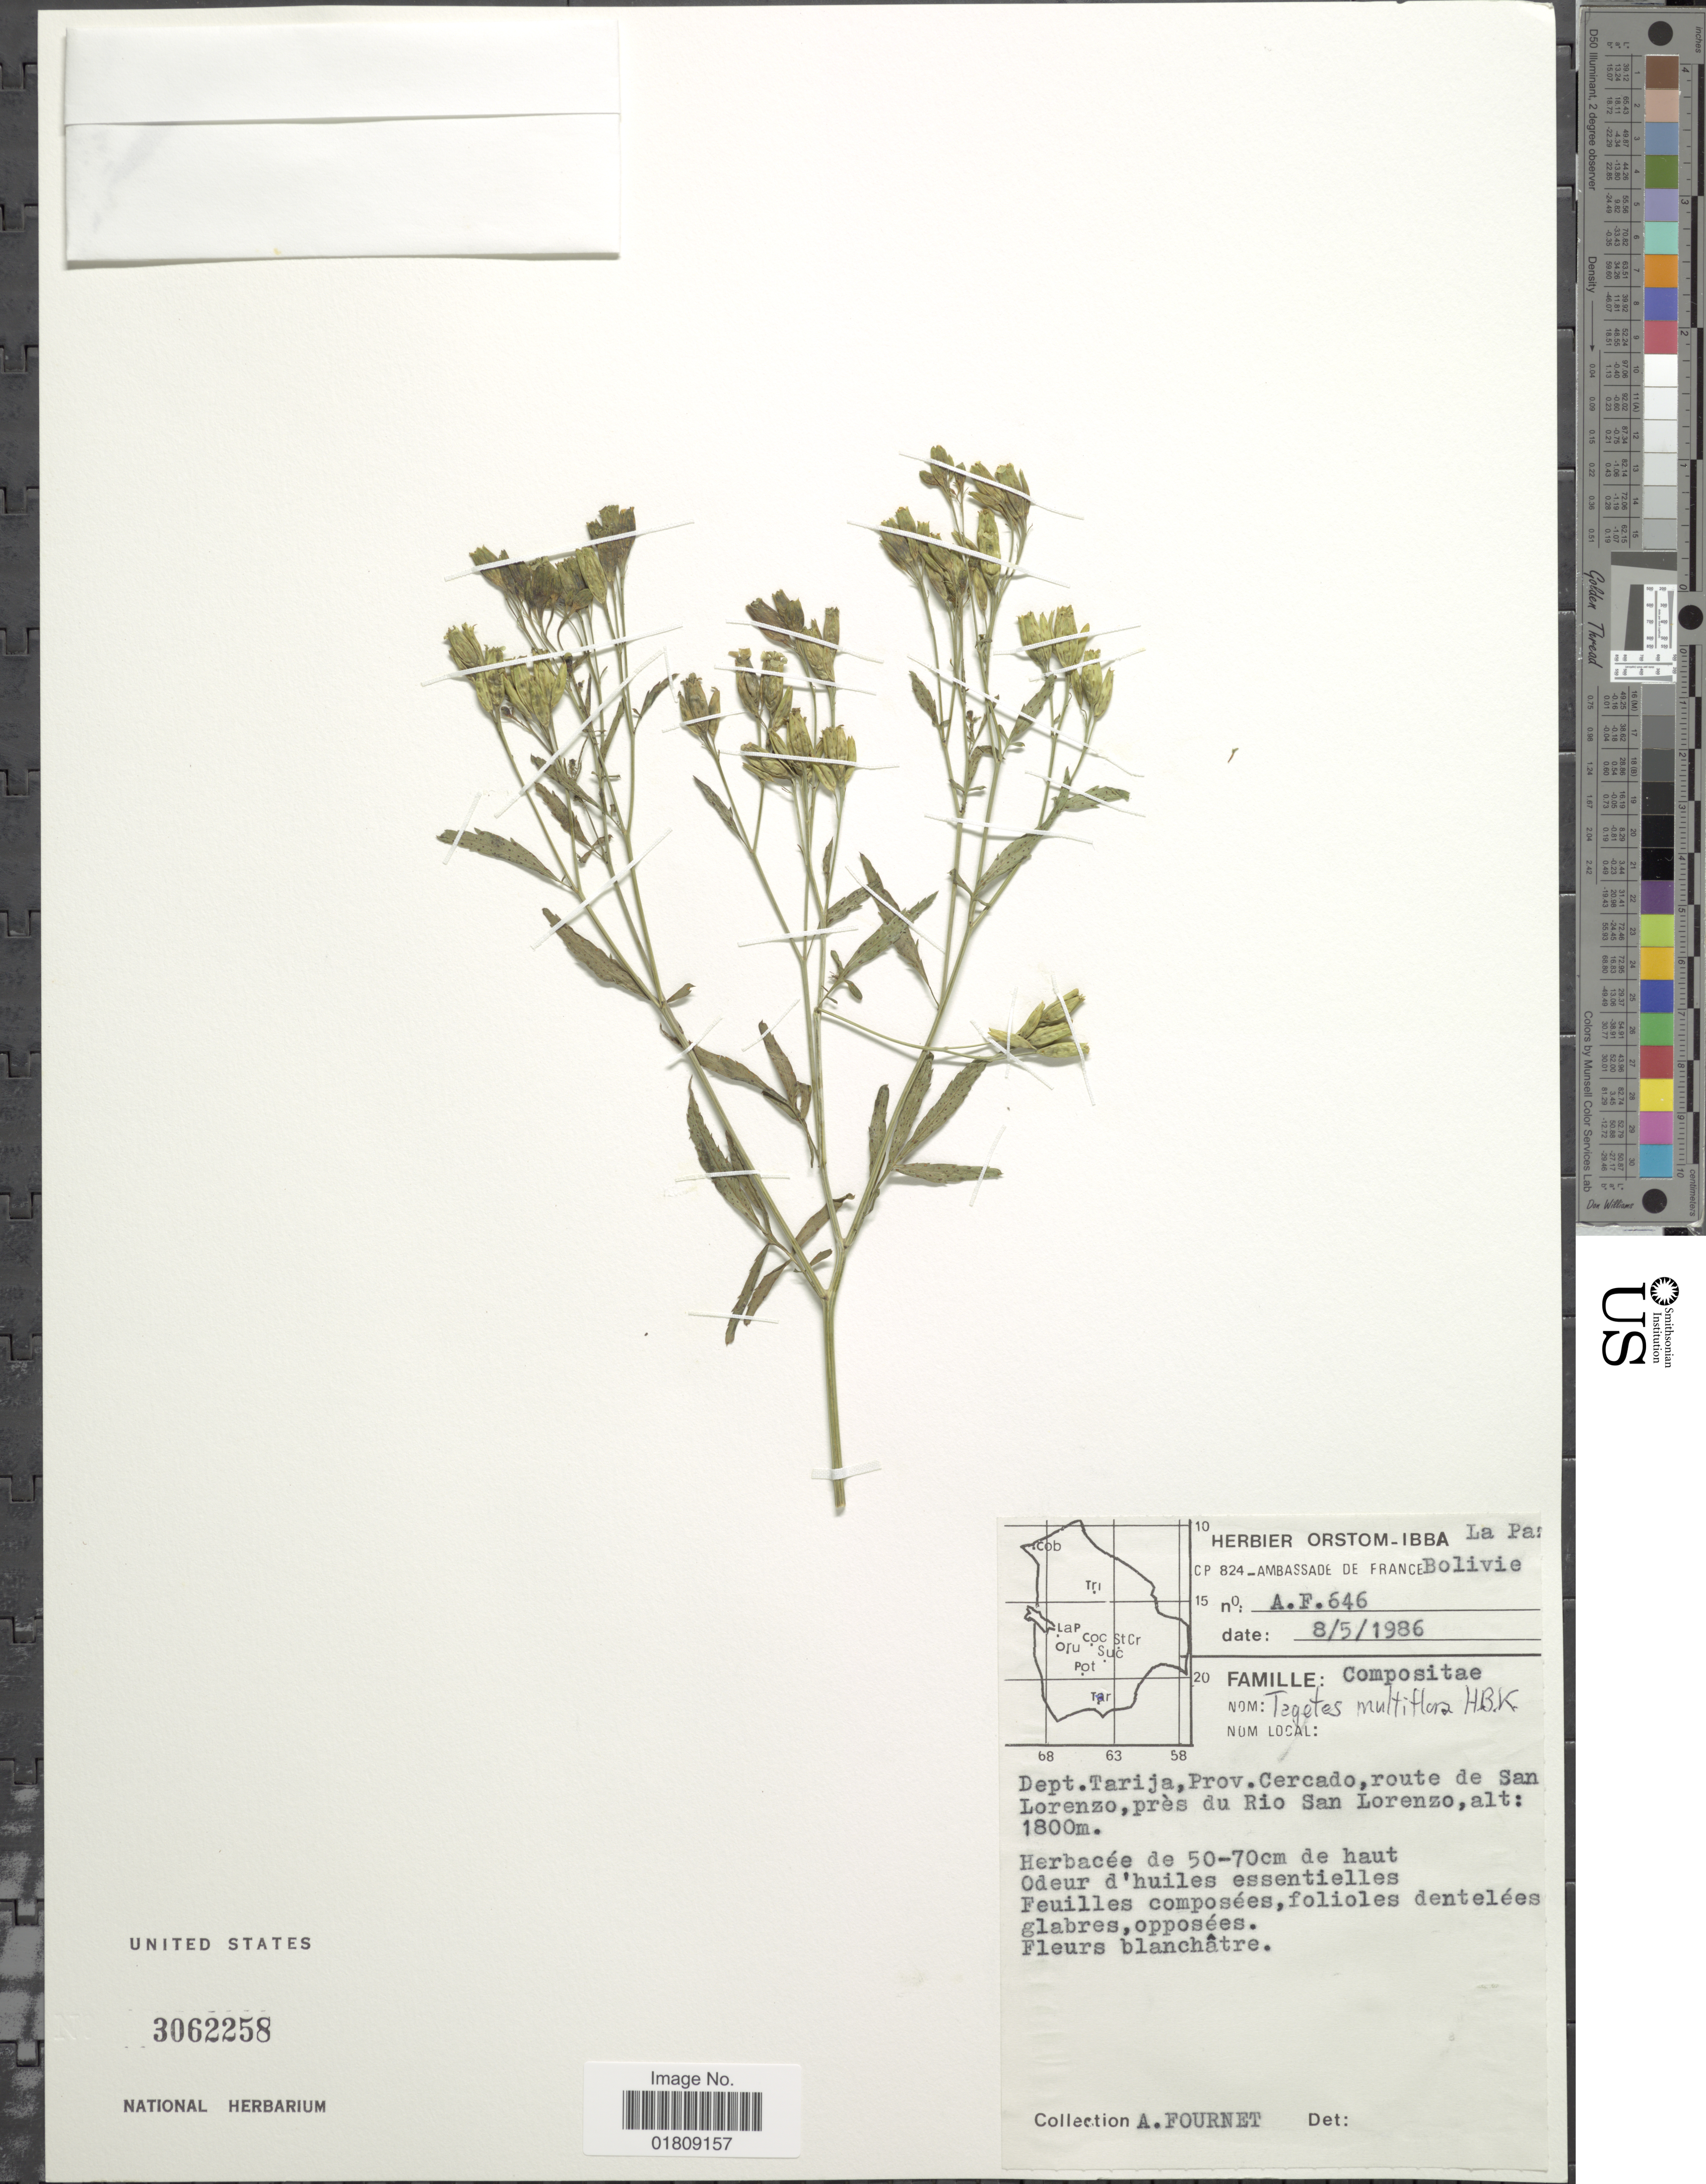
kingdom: Plantae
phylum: Tracheophyta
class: Magnoliopsida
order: Asterales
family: Asteraceae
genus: Tagetes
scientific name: Tagetes terniflora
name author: Kunth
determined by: Schiavinato, Dario J.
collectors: A. Fournet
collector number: AF646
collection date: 1986-05-08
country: Bolivia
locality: La Paz, Dept. Tarija, Prov. Cercado, route de San Lorenzo, pres du San Lorenzo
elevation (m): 1800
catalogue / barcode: US 3062258